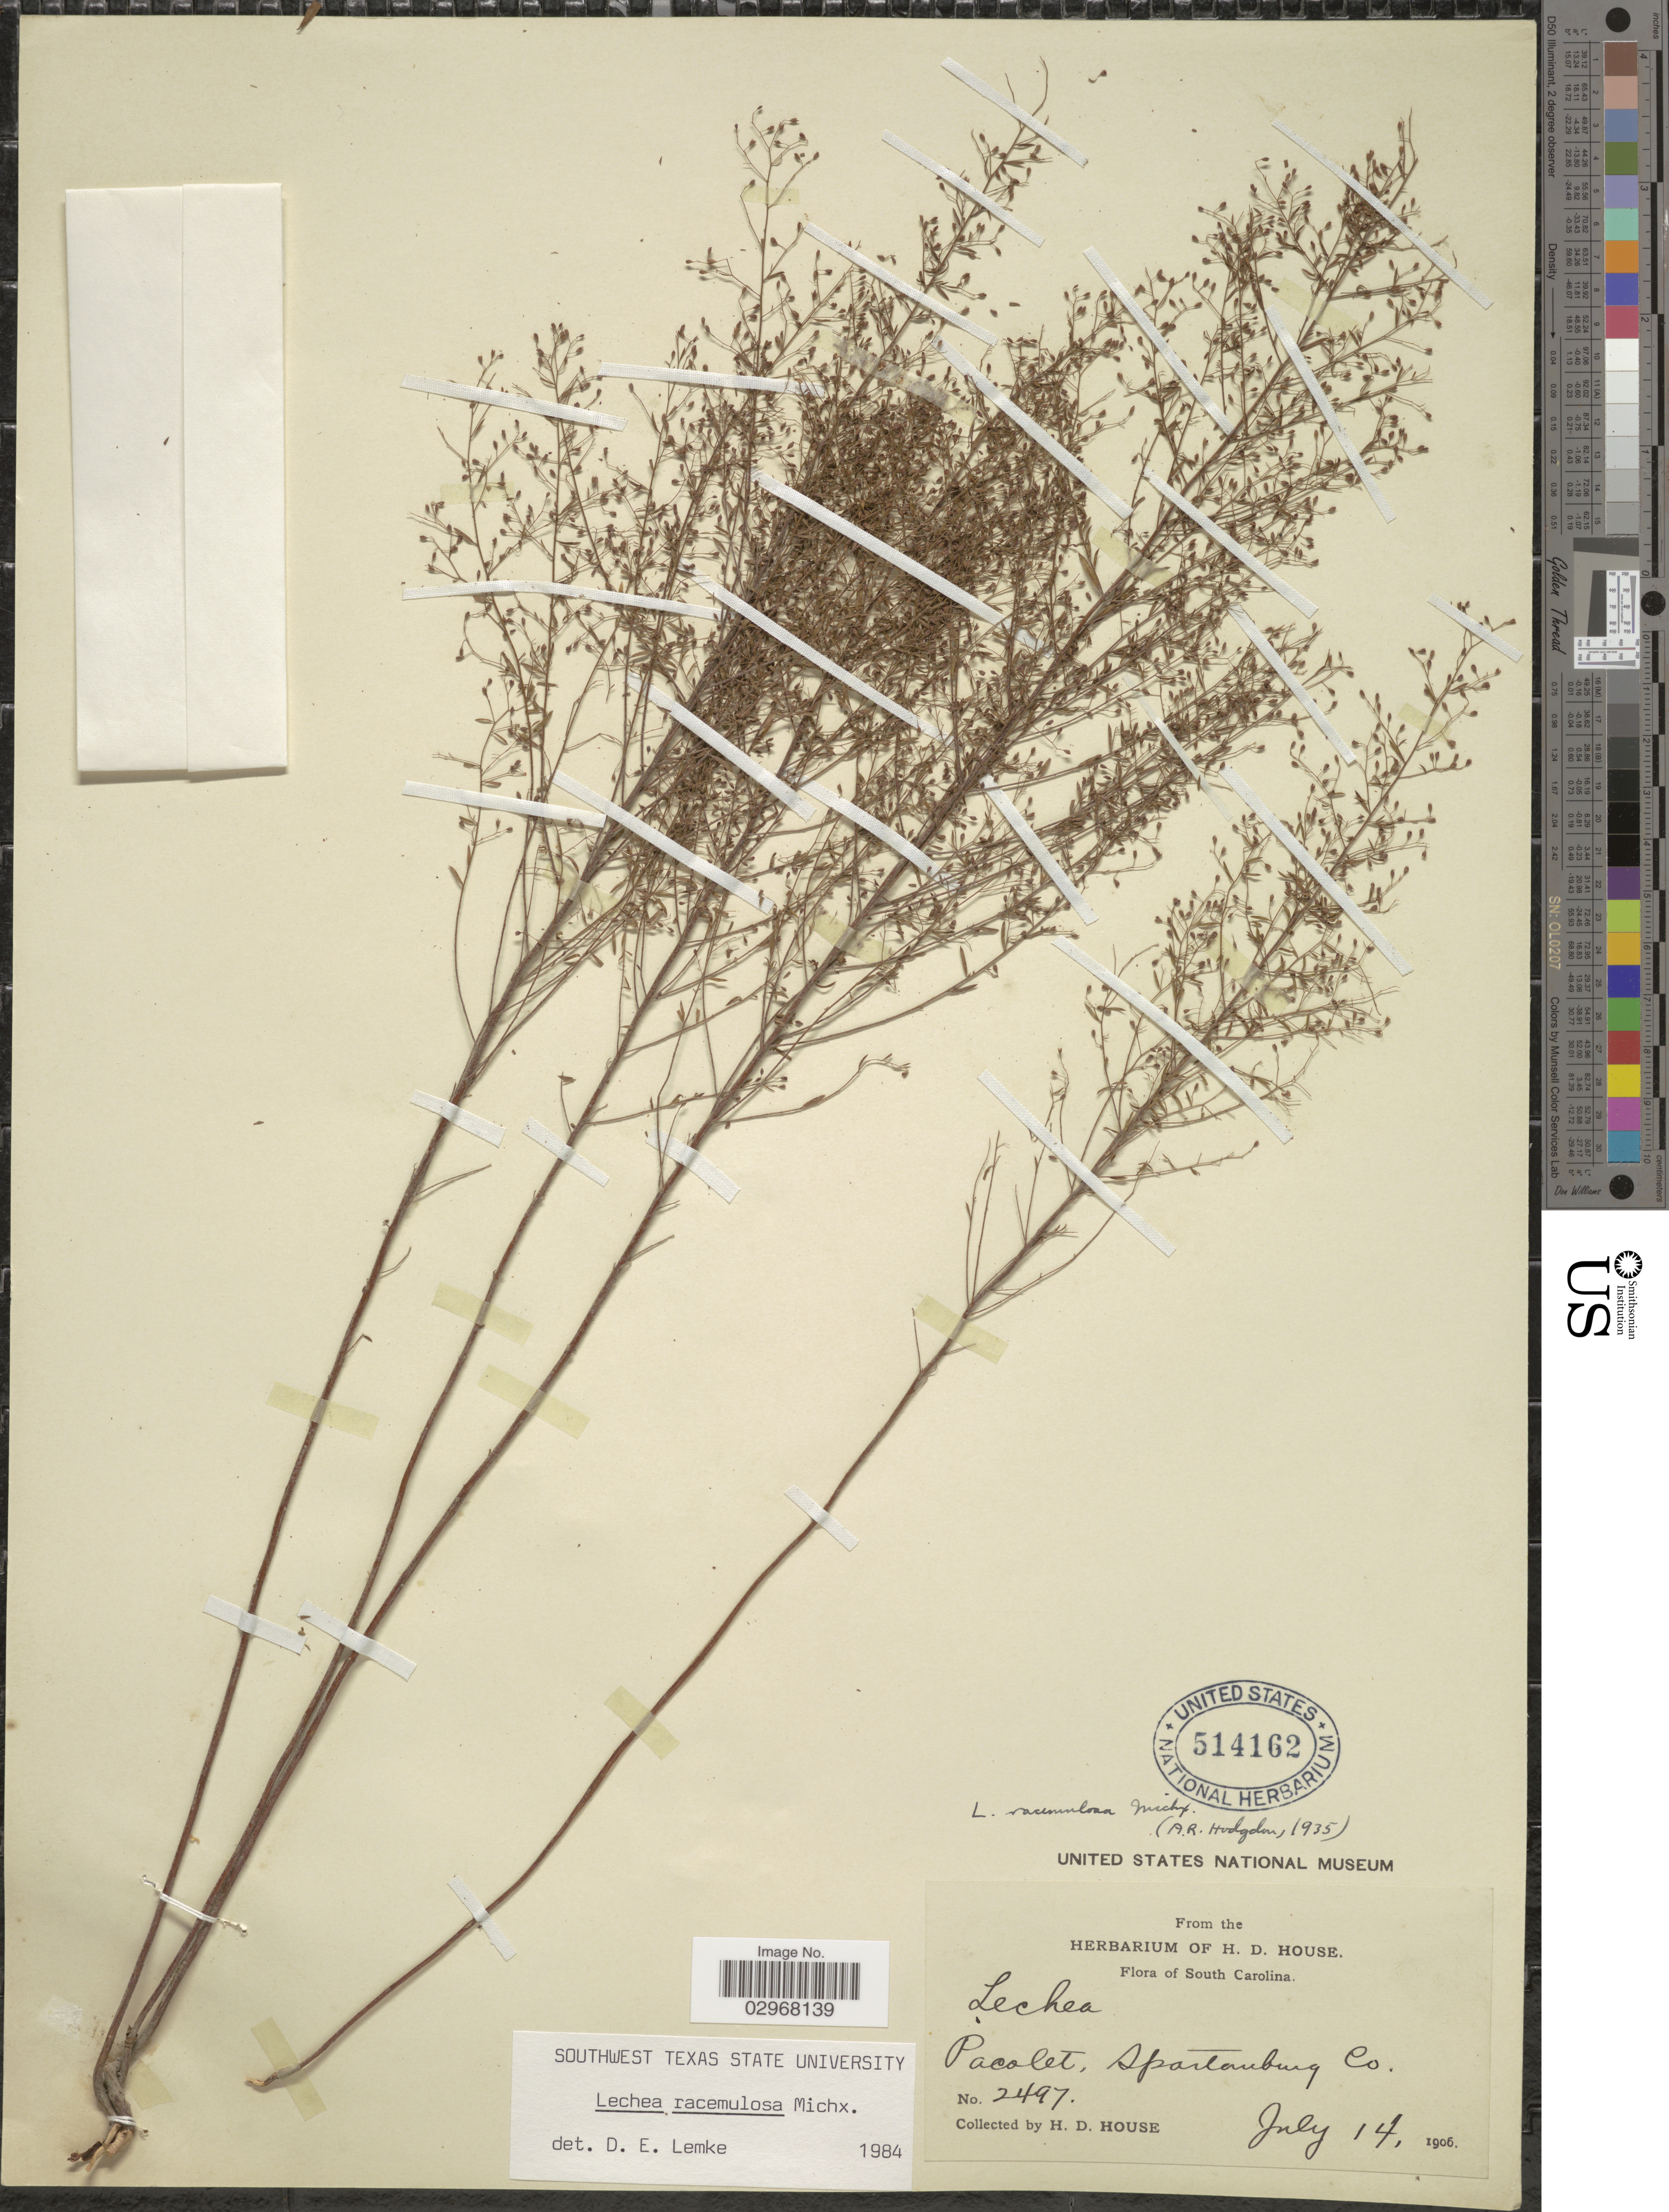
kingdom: Plantae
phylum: Tracheophyta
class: Magnoliopsida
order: Malvales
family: Cistaceae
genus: Lechea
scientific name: Lechea racemulosa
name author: Michx.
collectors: H. D. House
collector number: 2497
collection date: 1906-07-14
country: United States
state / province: South Carolina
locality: Pacolet, Spartanburg Co.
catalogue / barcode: US 514162